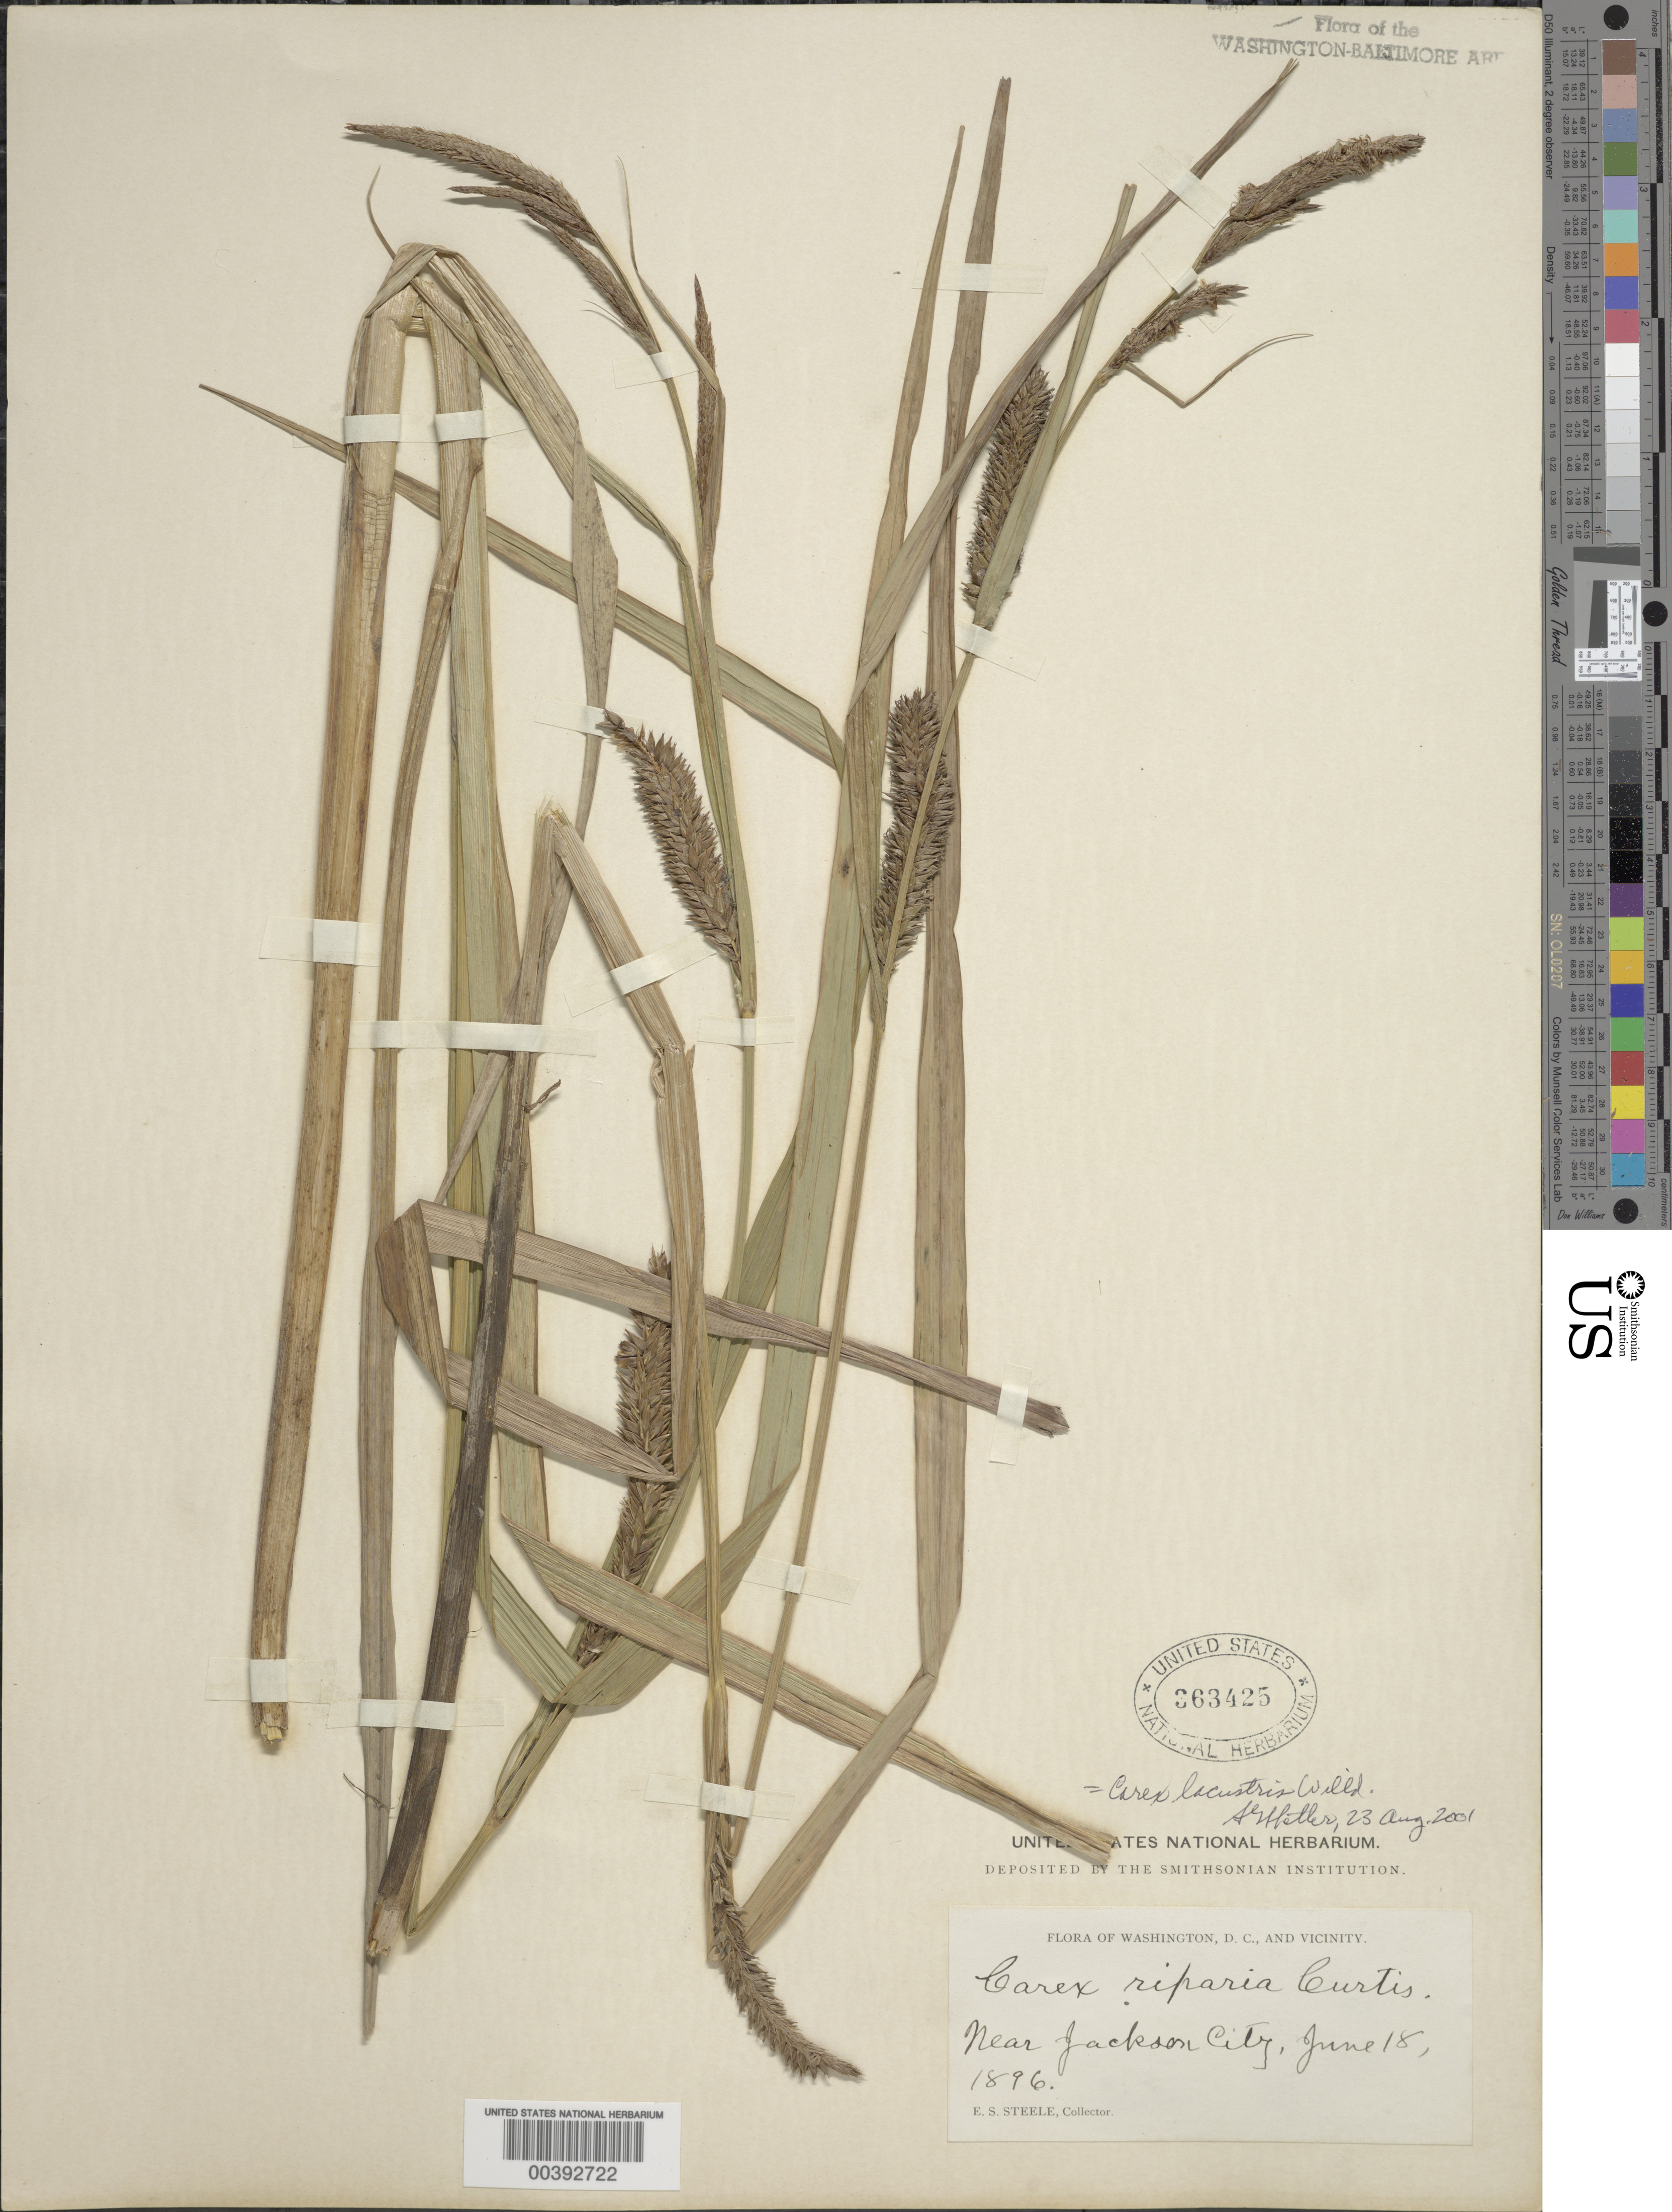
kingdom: Plantae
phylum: Tracheophyta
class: Liliopsida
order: Poales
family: Cyperaceae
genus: Carex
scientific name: Carex lacustris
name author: Willd.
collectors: E. Steele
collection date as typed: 18 Jun 1896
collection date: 1896-06-18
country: United States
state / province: Virginia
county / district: Arlington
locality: Jackson City vicinity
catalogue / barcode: US 363425